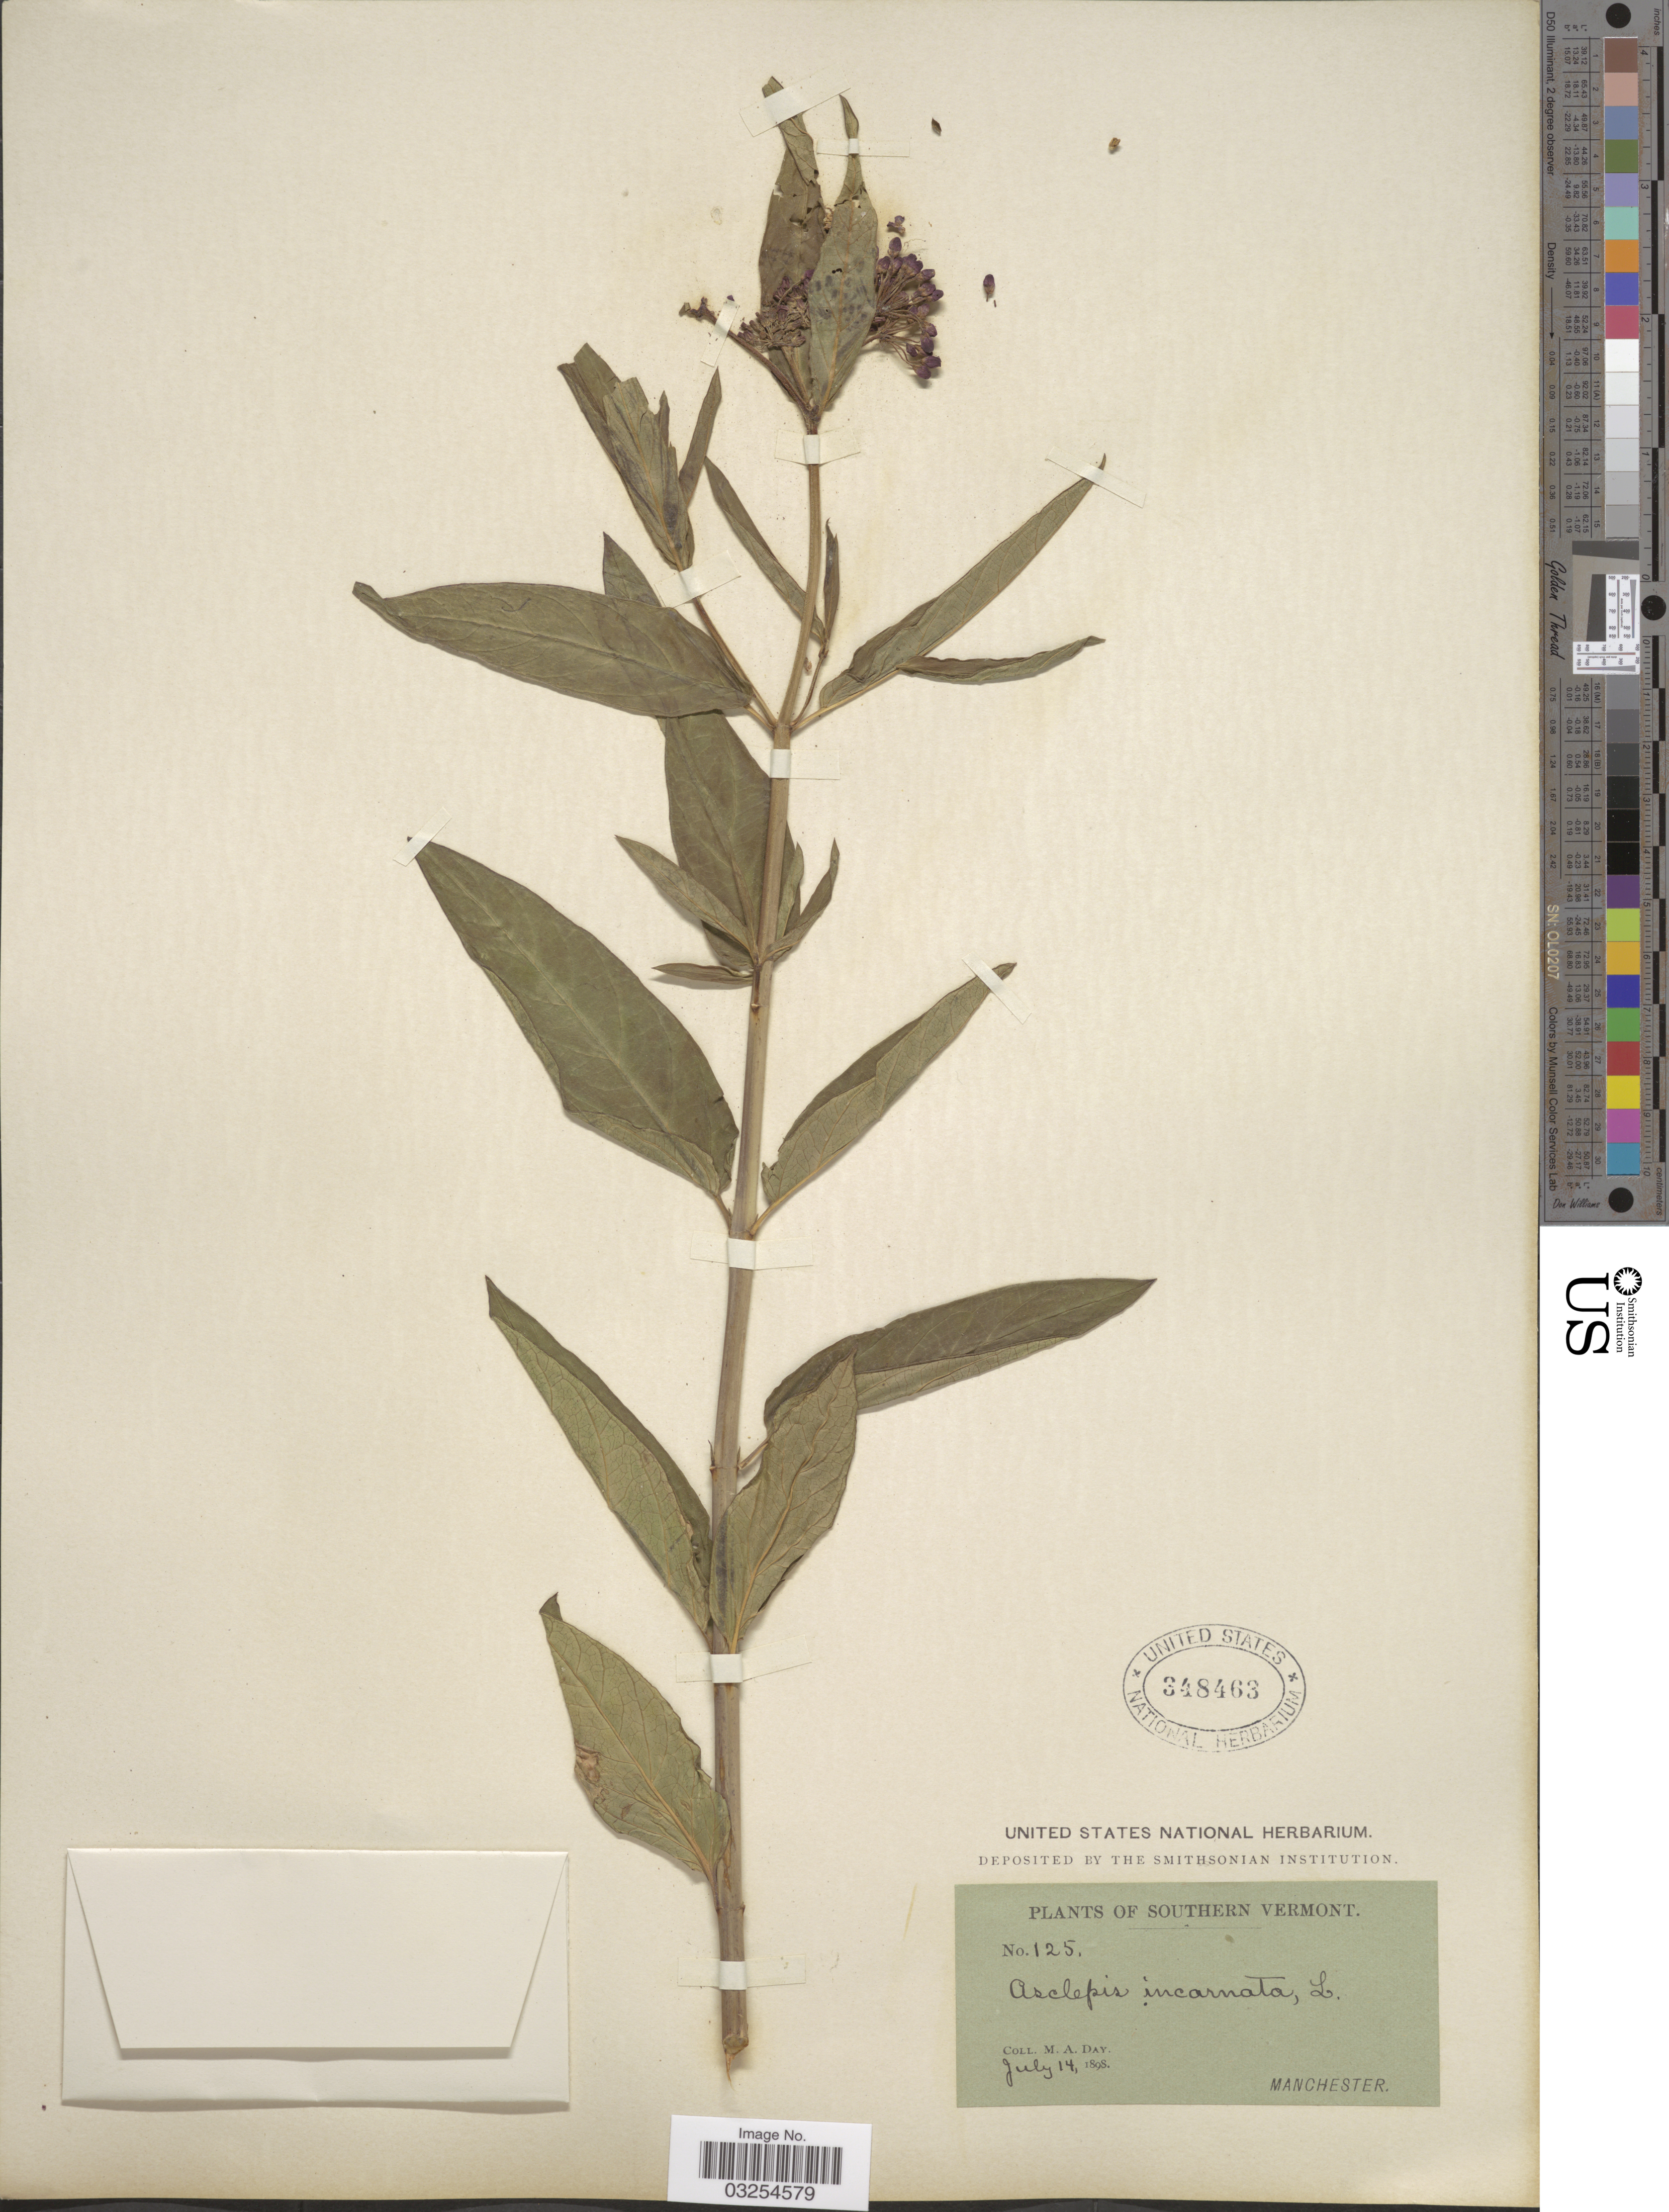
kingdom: Plantae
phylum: Tracheophyta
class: Magnoliopsida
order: Gentianales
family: Apocynaceae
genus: Asclepias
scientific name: Asclepias incarnata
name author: L.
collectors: M. Day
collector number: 125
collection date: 1898-07-14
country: United States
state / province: Vermont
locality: Southern Vermont. Manchester.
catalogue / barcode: US 348463